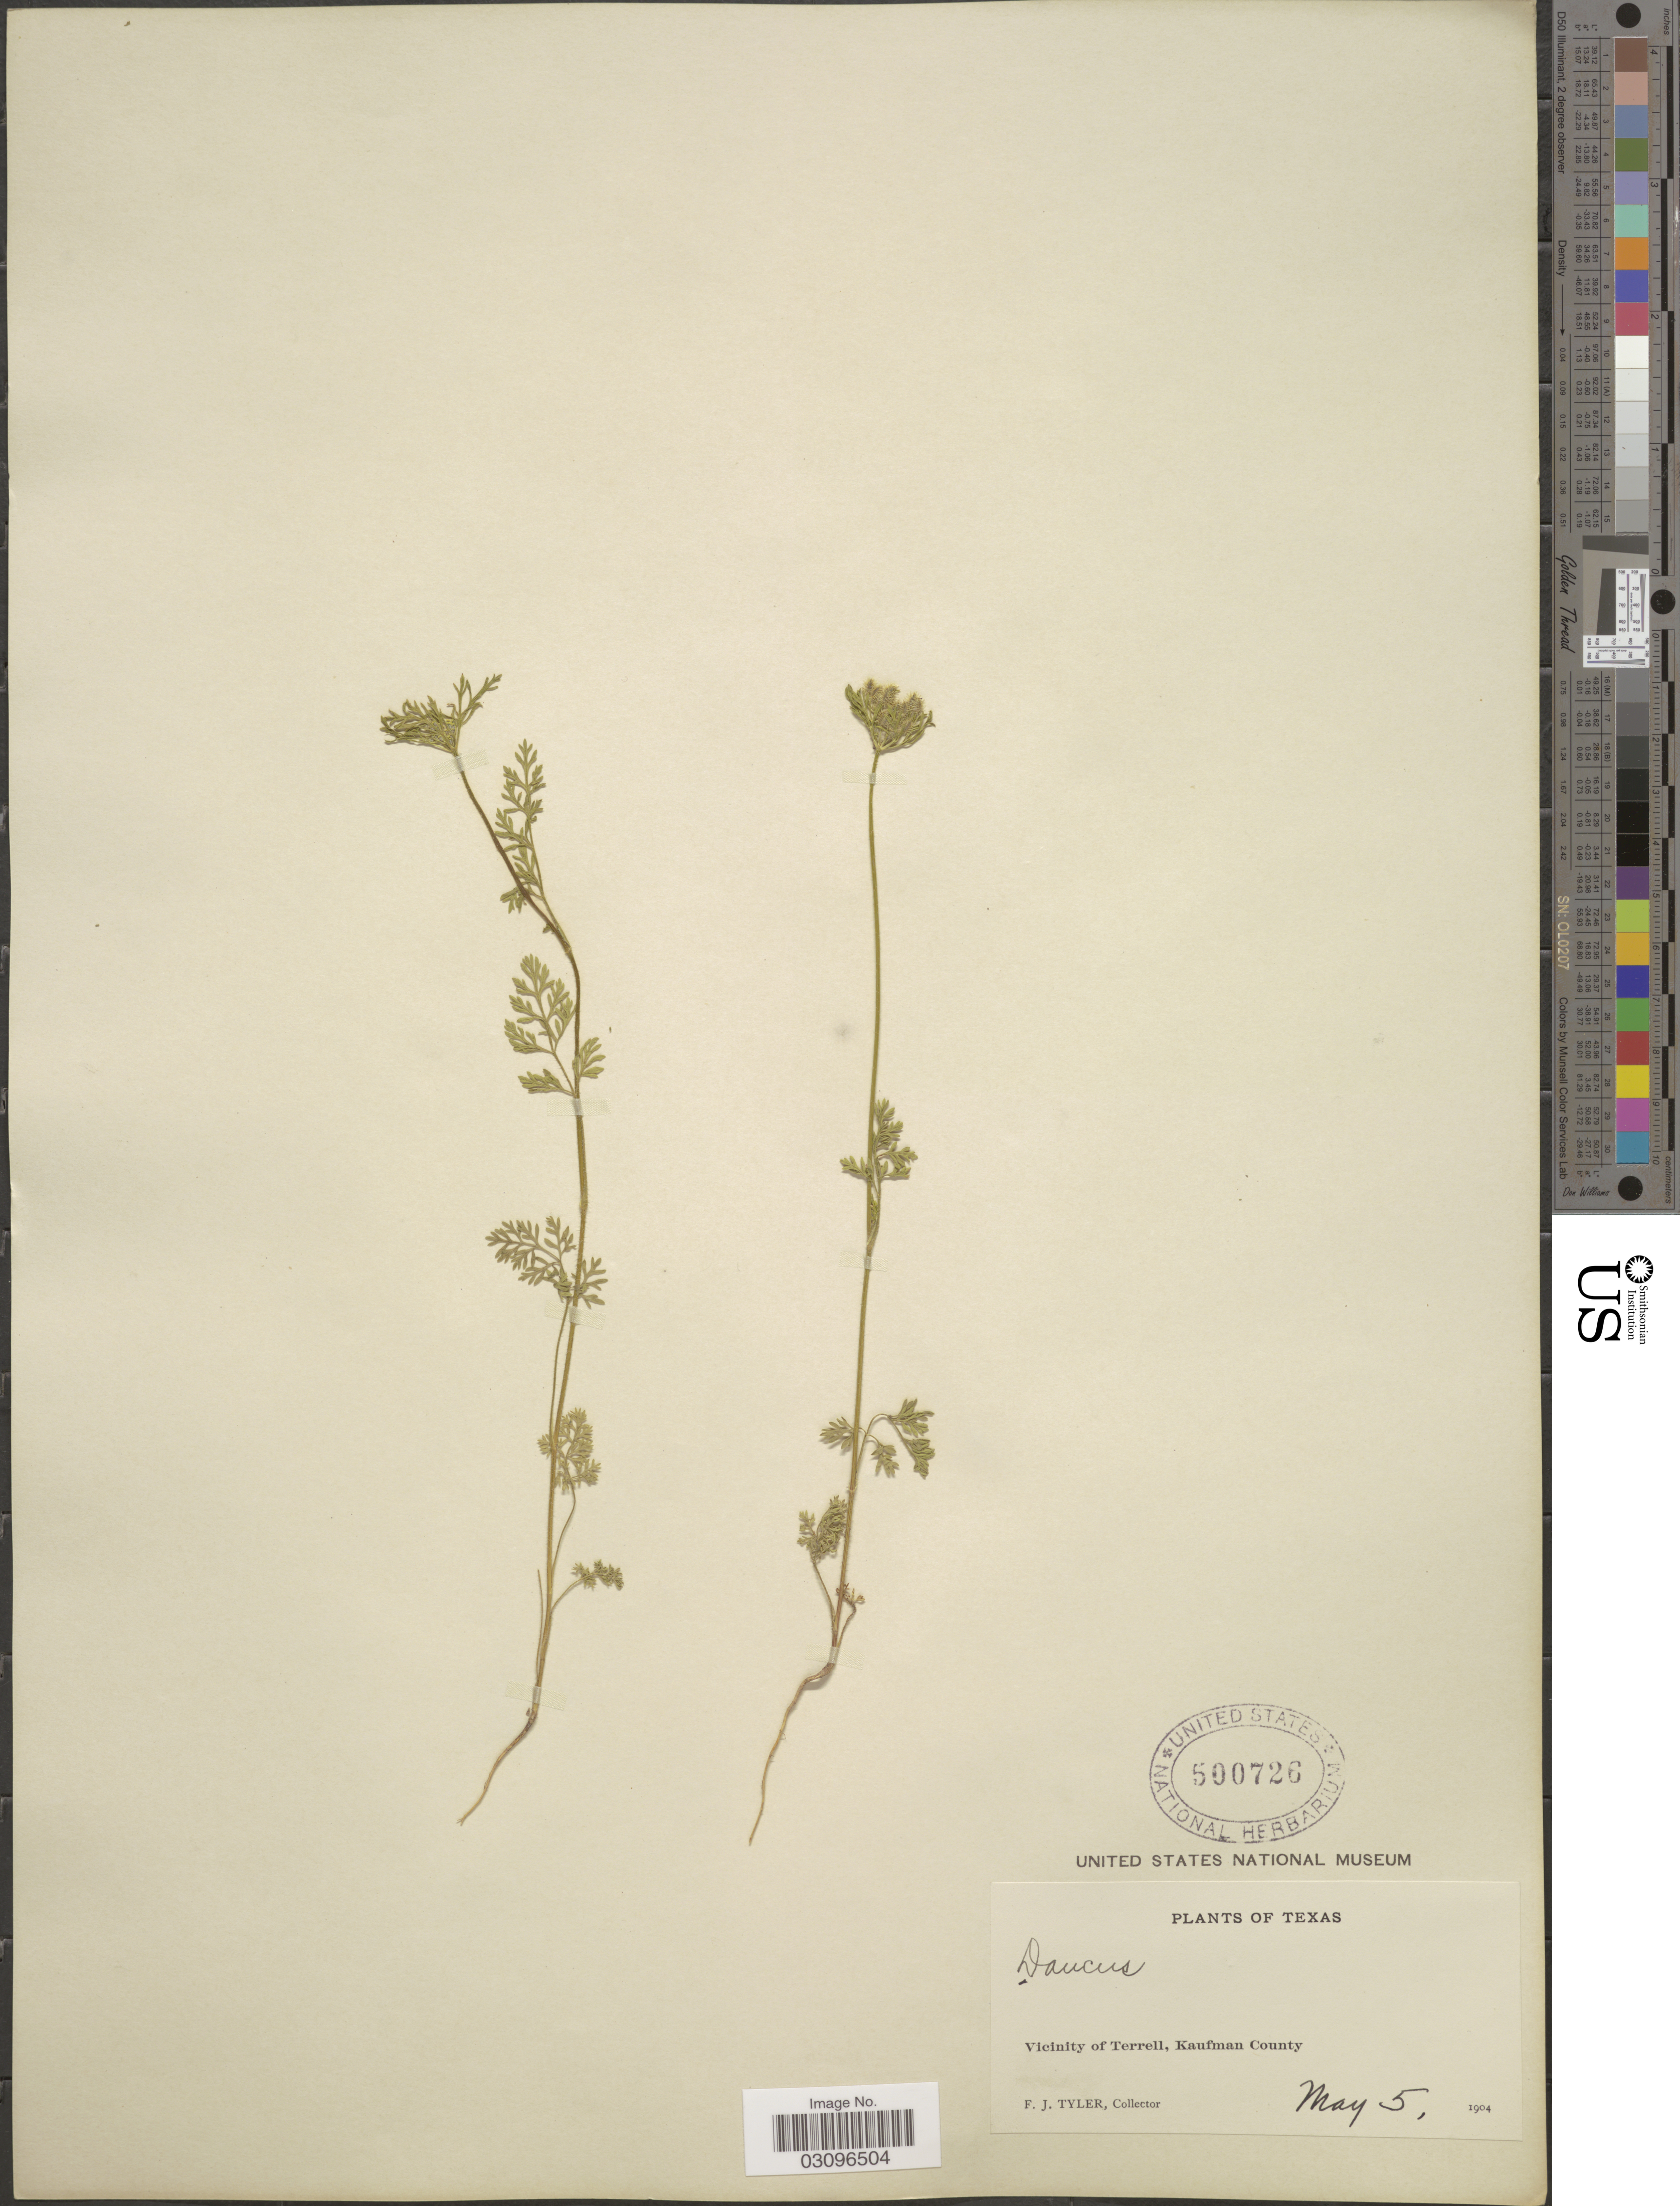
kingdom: Plantae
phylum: Tracheophyta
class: Magnoliopsida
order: Apiales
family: Apiaceae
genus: Daucus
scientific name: Daucus pusillus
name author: Michx.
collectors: F. Tyler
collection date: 1904-05-05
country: United States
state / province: Texas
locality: Vicinity of Terrell, Kaufman County.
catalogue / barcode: US 500726